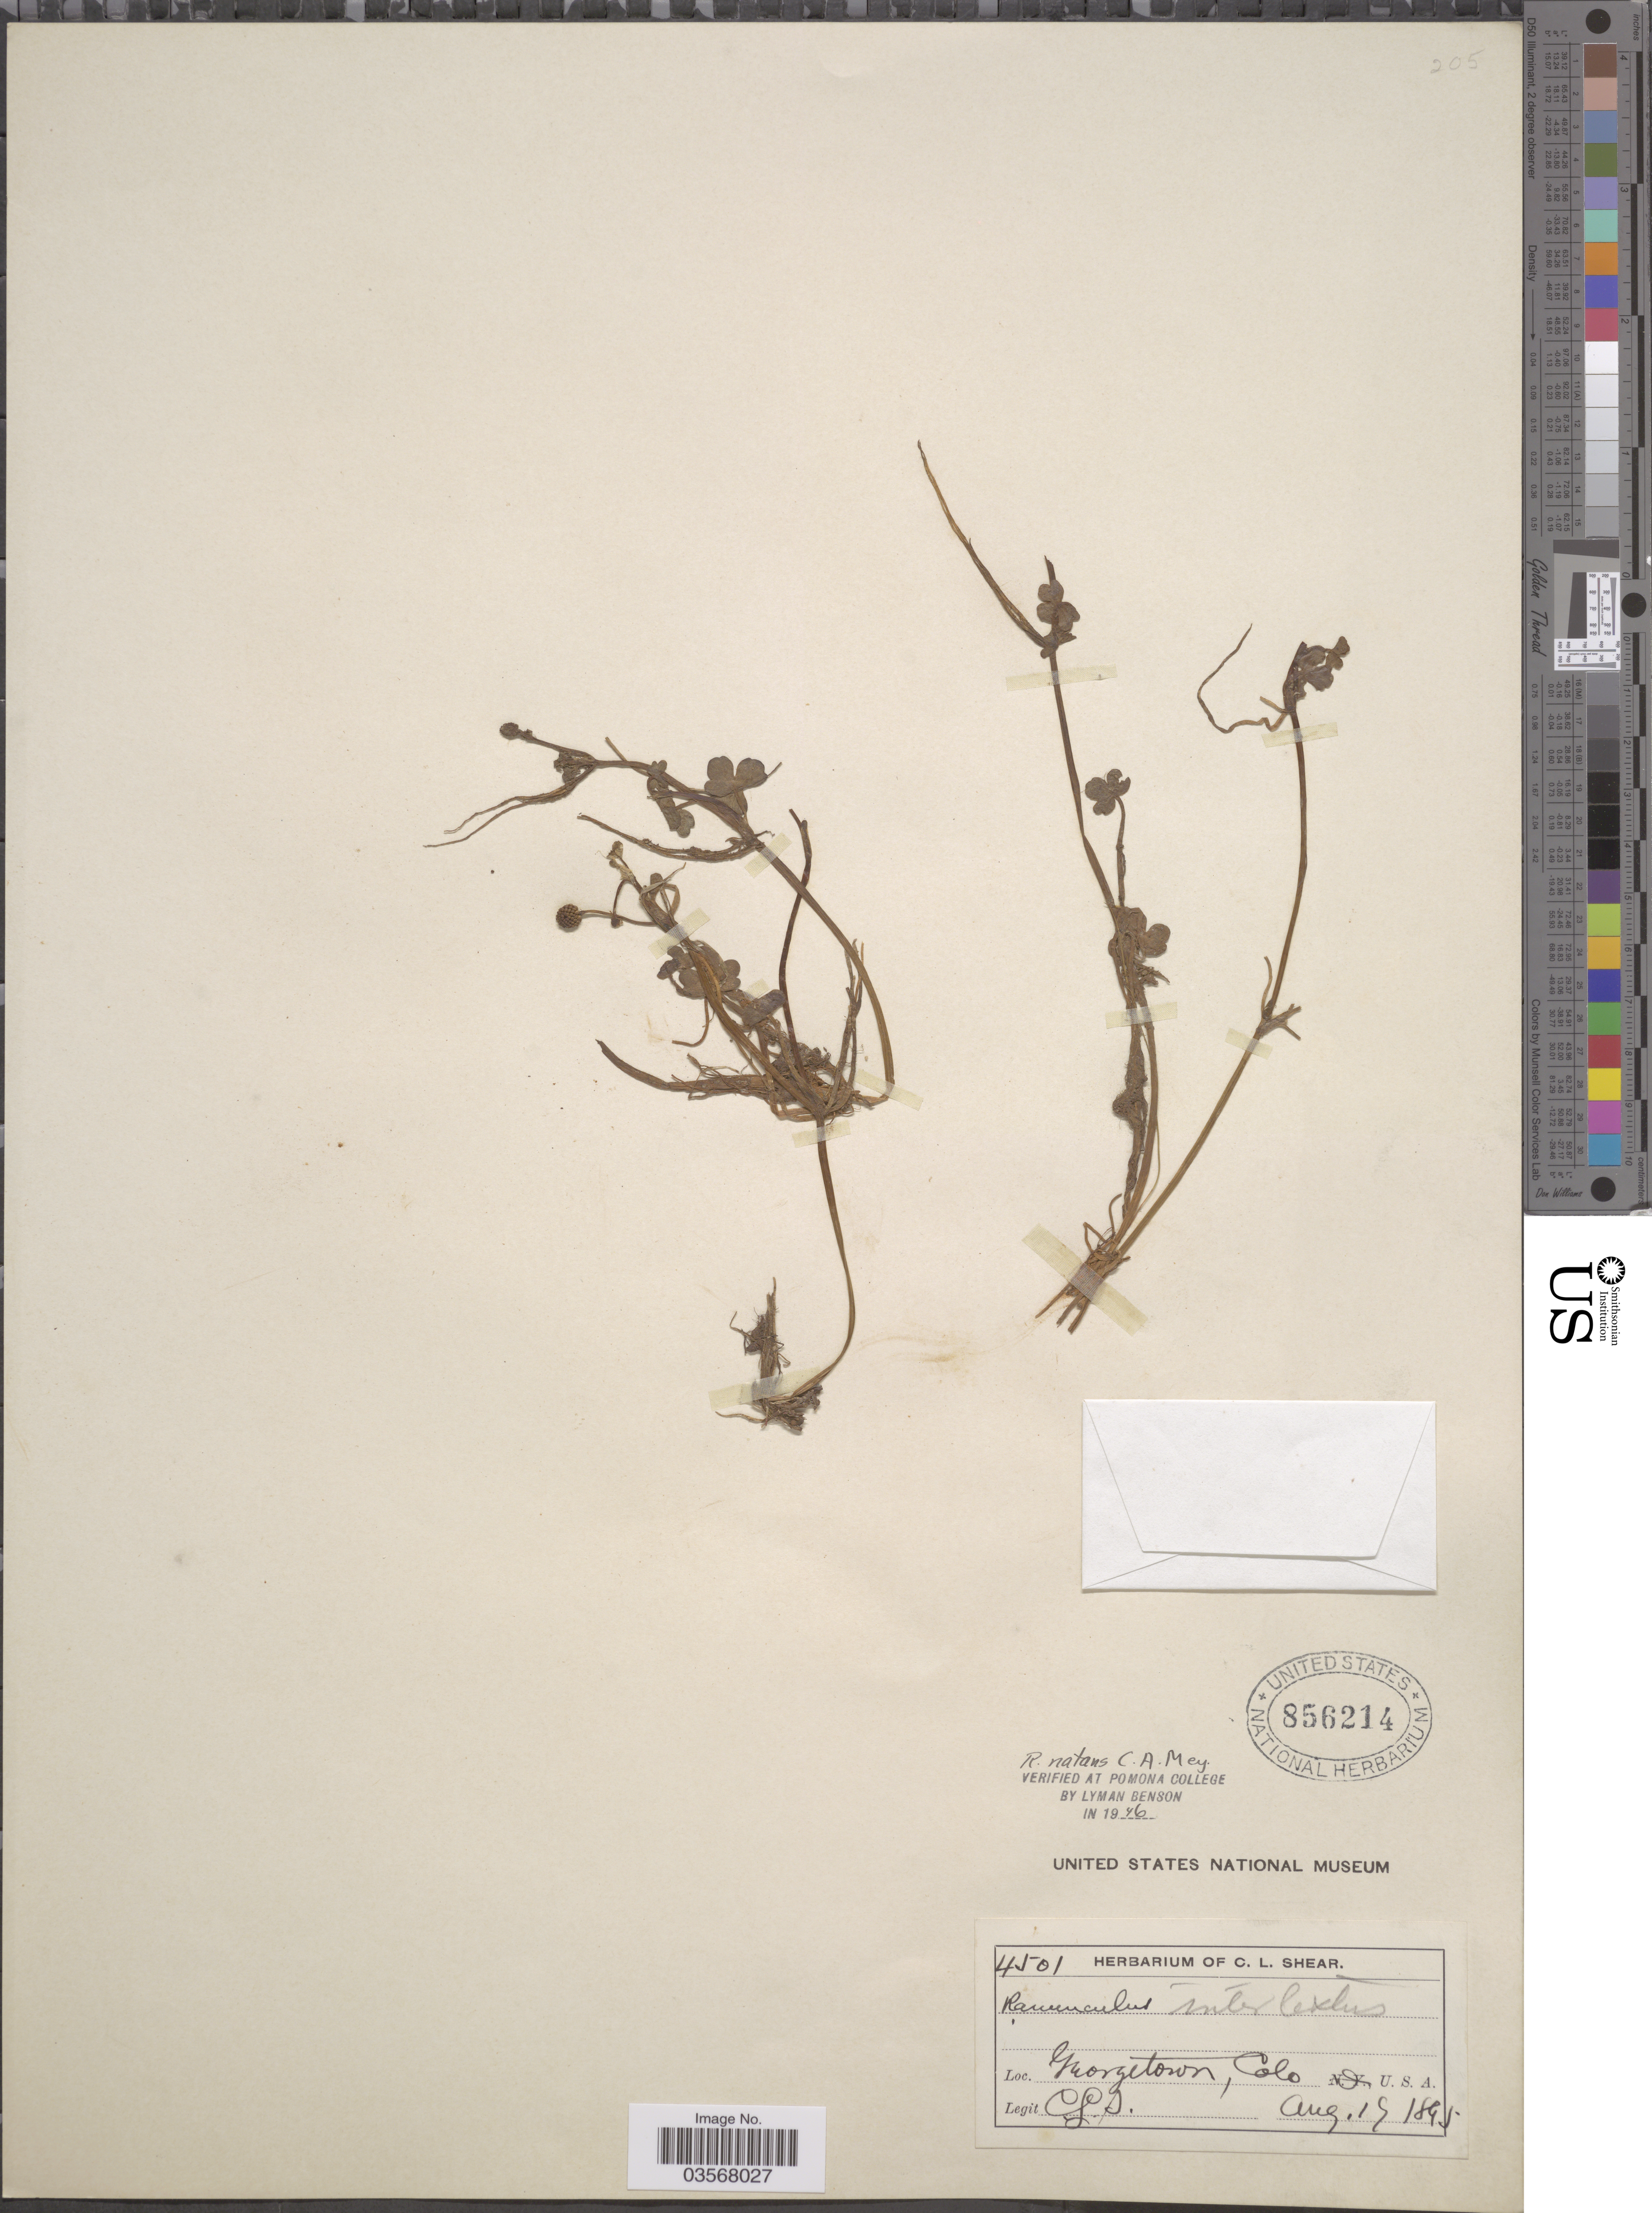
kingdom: Plantae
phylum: Tracheophyta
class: Magnoliopsida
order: Ranunculales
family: Ranunculaceae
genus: Ranunculus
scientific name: Ranunculus natans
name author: C.A. Mey.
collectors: C. L. Shear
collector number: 4501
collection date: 1845-08-19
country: United States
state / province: Colorado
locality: Georgetown, Colo.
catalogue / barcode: US 856214